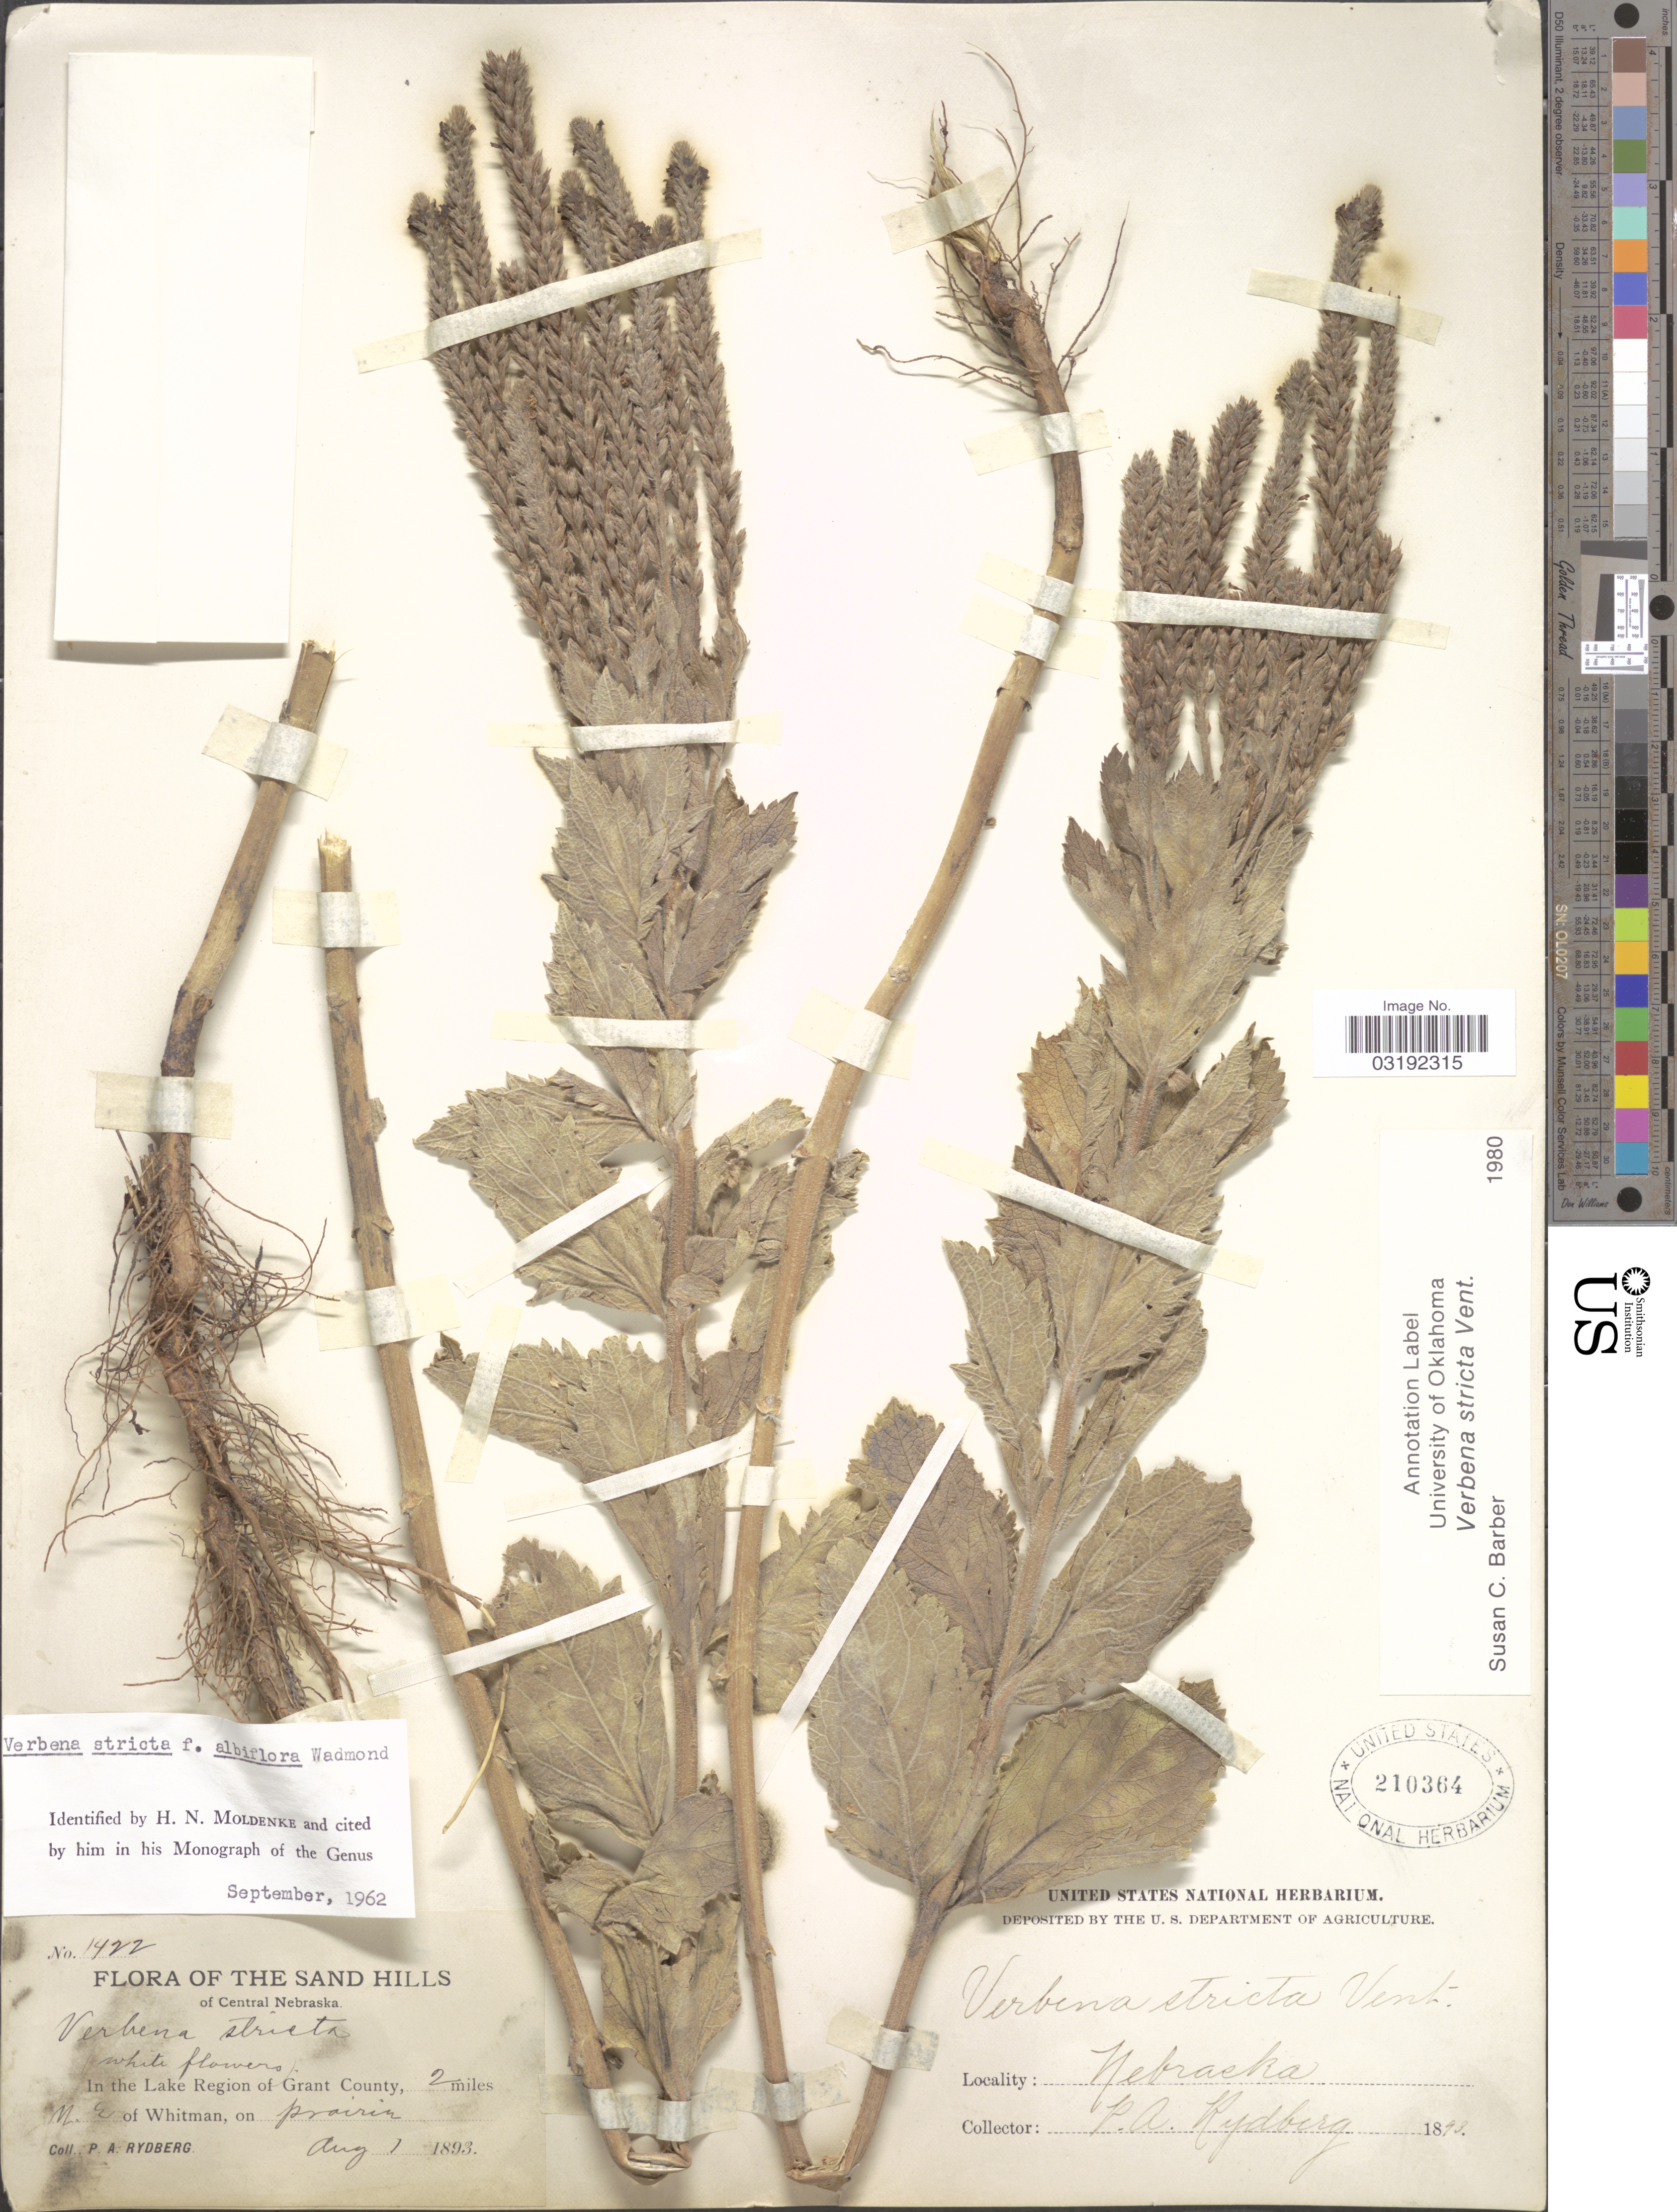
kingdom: Plantae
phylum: Tracheophyta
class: Magnoliopsida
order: Lamiales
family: Verbenaceae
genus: Verbena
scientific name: Verbena stricta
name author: Vent.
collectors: P. A. Rydberg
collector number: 1422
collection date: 1893-08-01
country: United States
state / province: Nebraska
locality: The Sand Hills of Central Nebraska. In the Lake Region of Grant County, 2 miles N.E. of Whitman, on prairie.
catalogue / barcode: US 210364